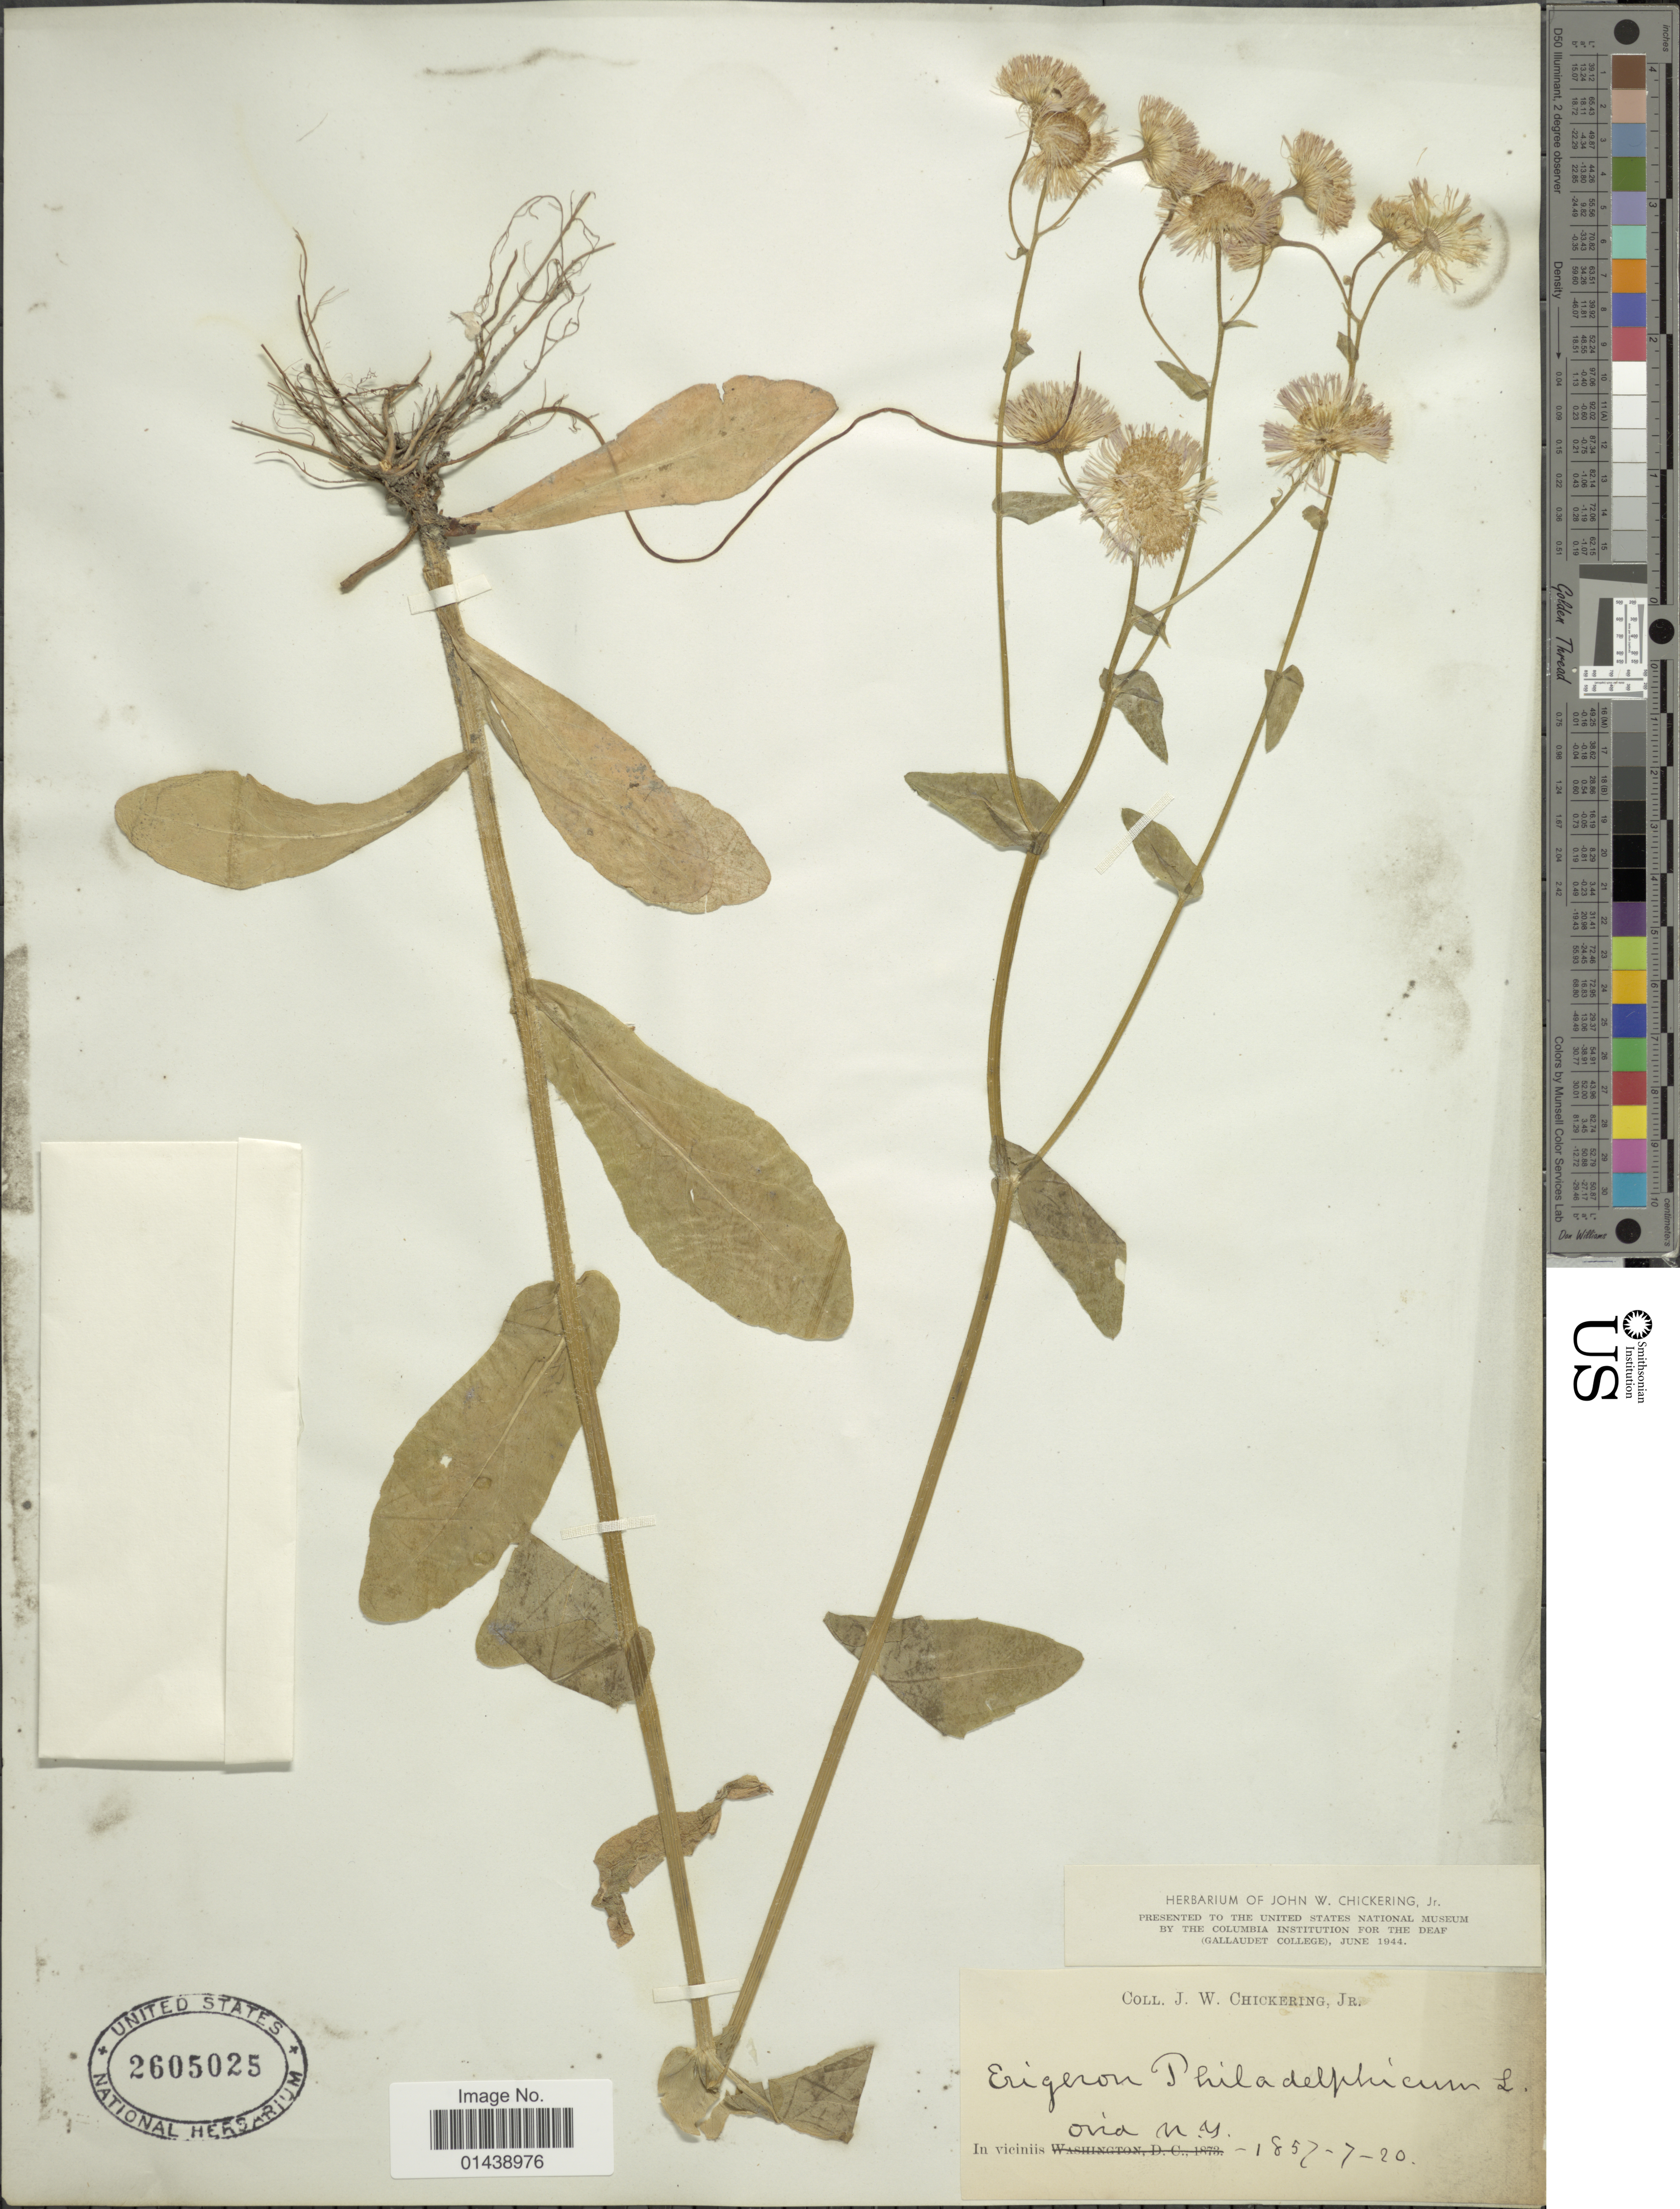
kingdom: Plantae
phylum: Tracheophyta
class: Magnoliopsida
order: Asterales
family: Asteraceae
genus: Erigeron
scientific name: Erigeron philadelphicus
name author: L.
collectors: J. Chickering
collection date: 1857-07-20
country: United States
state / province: New York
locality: Ovid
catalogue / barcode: US 2605025